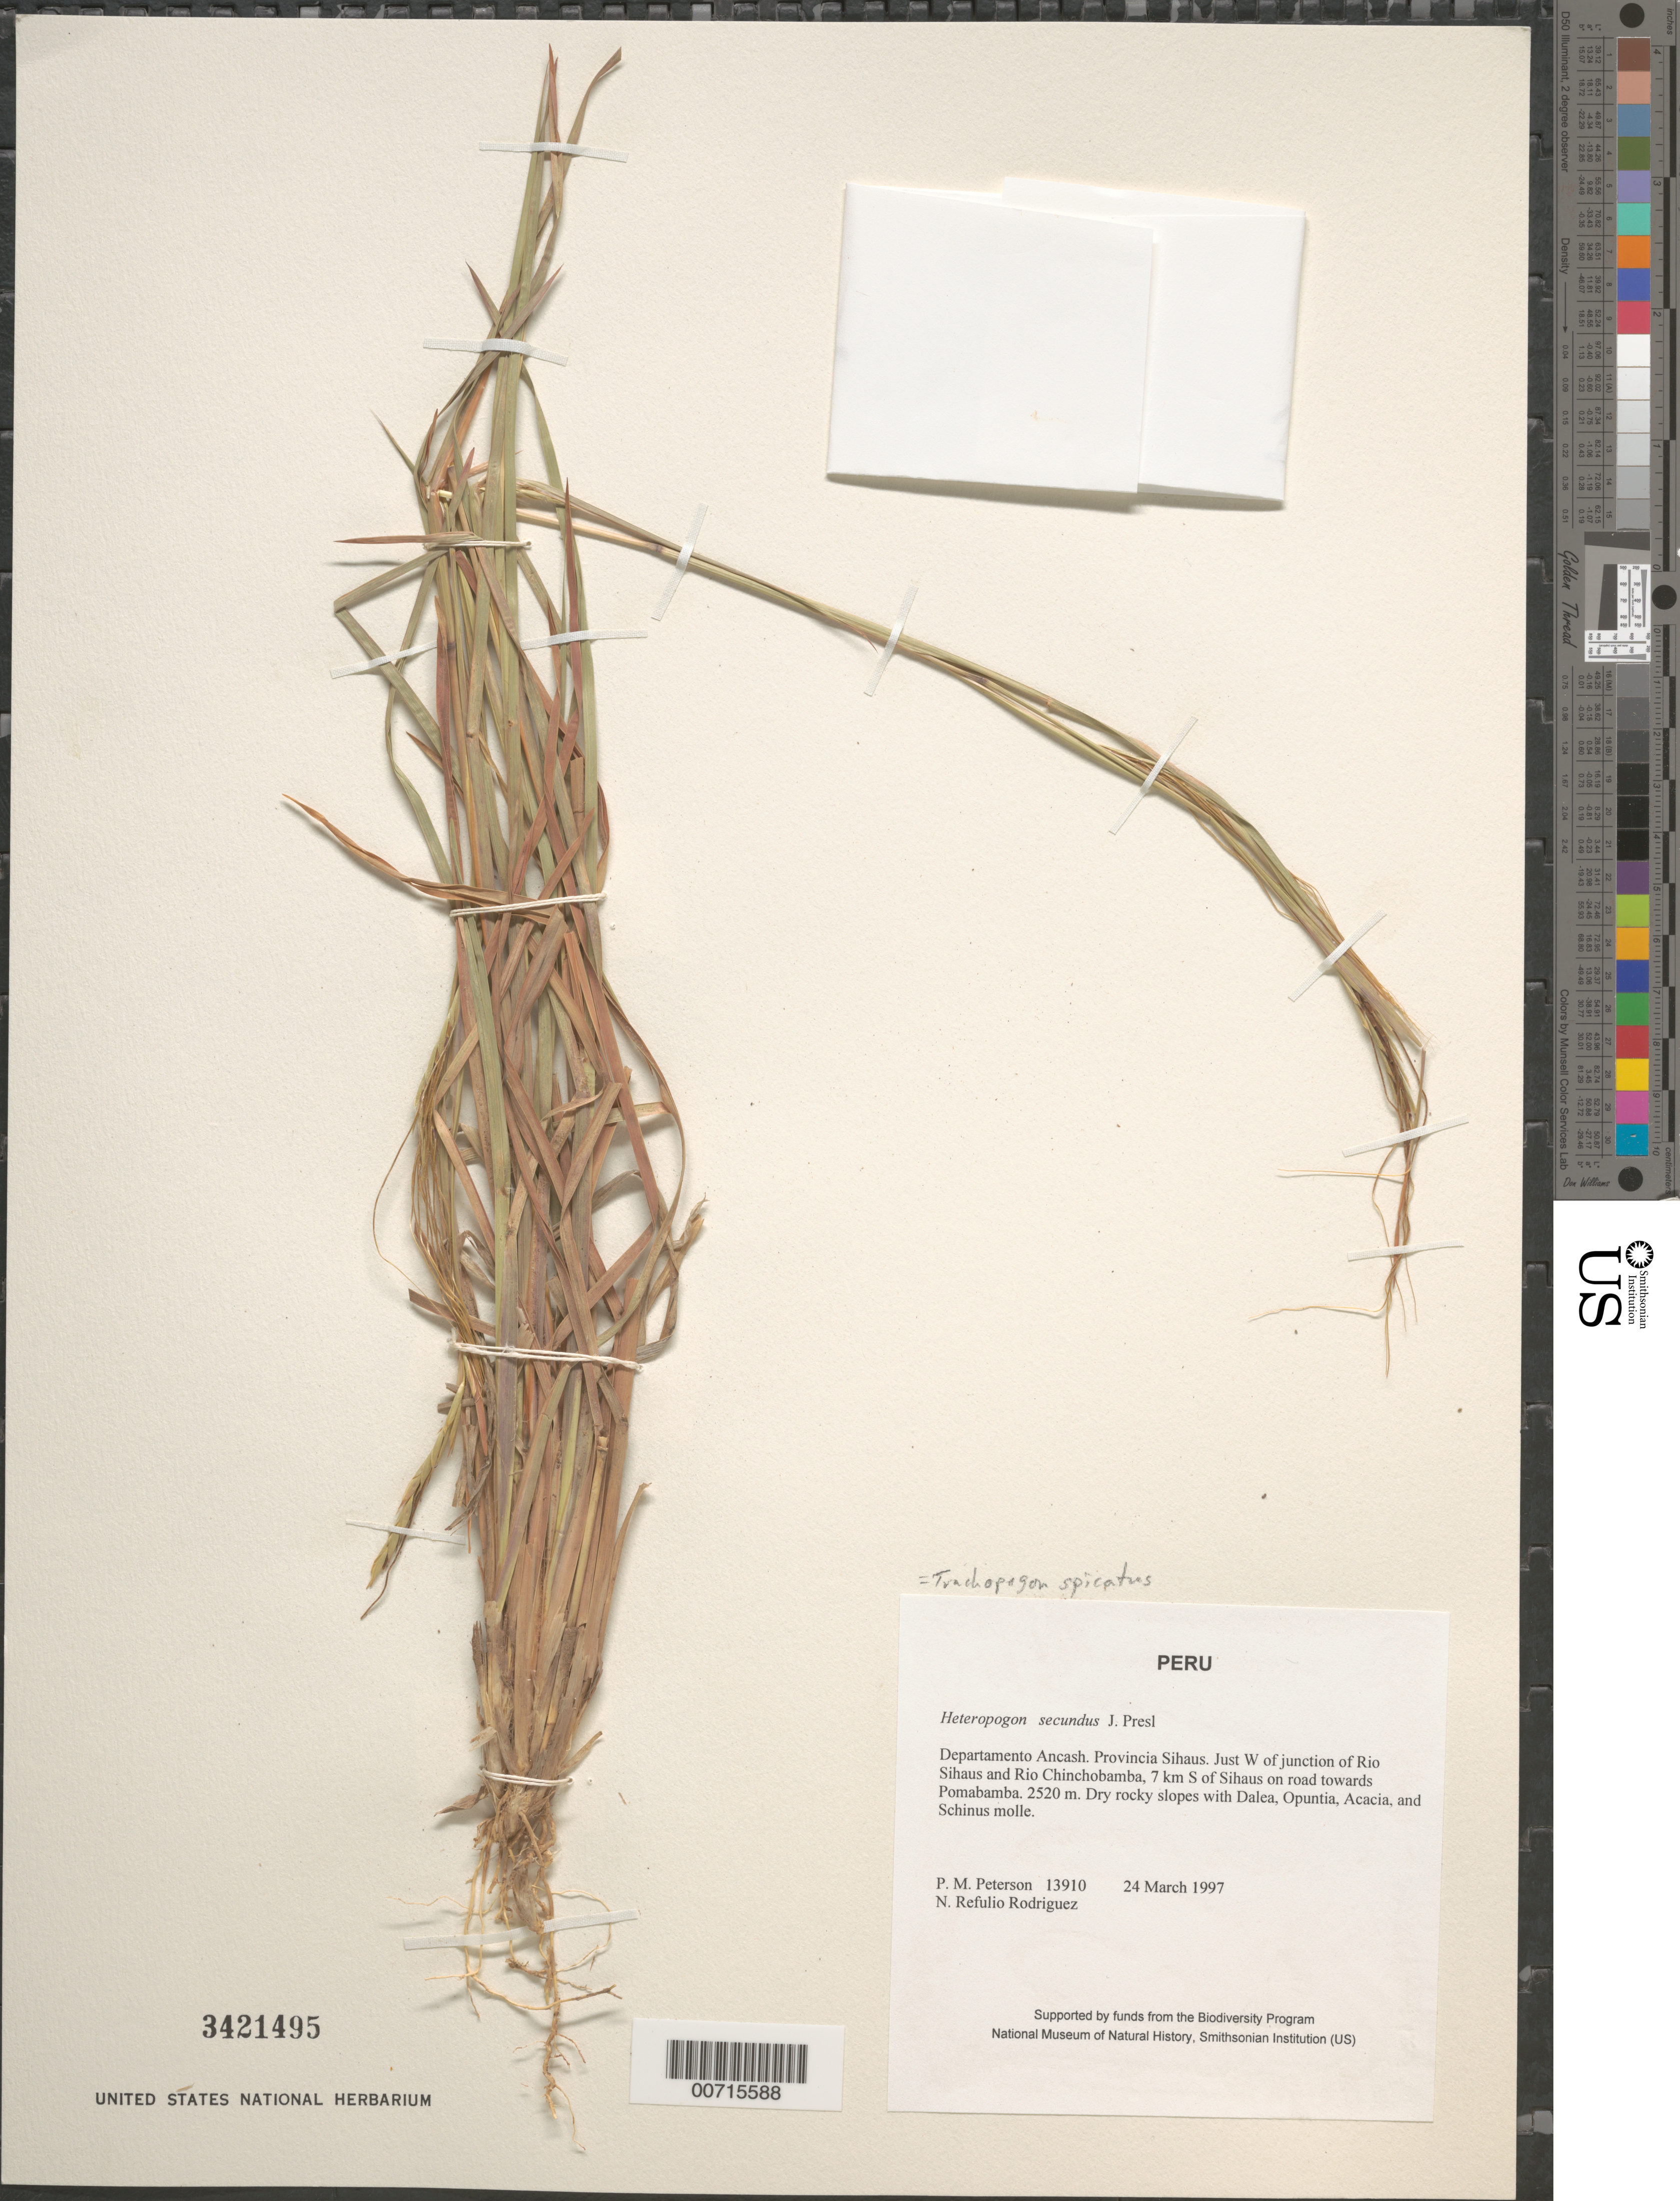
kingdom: Plantae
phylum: Tracheophyta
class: Liliopsida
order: Poales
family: Poaceae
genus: Heteropogon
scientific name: Heteropogon secundus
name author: J. Presl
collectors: P. M. Peterson & N. Refulio-Rodríguez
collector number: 13910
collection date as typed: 24 Mar 1997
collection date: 1997-03-24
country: Peru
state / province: Ancash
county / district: Sihuas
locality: Just W of junction of Rio Sihuas and Rio Chinchobamba, 7 km S of Sihuas on road towards Pomabamba.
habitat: Dry rocky slopes with Dalea, Opuntia, Acacia, and Schinus molle.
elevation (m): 2520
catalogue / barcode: US 3421495